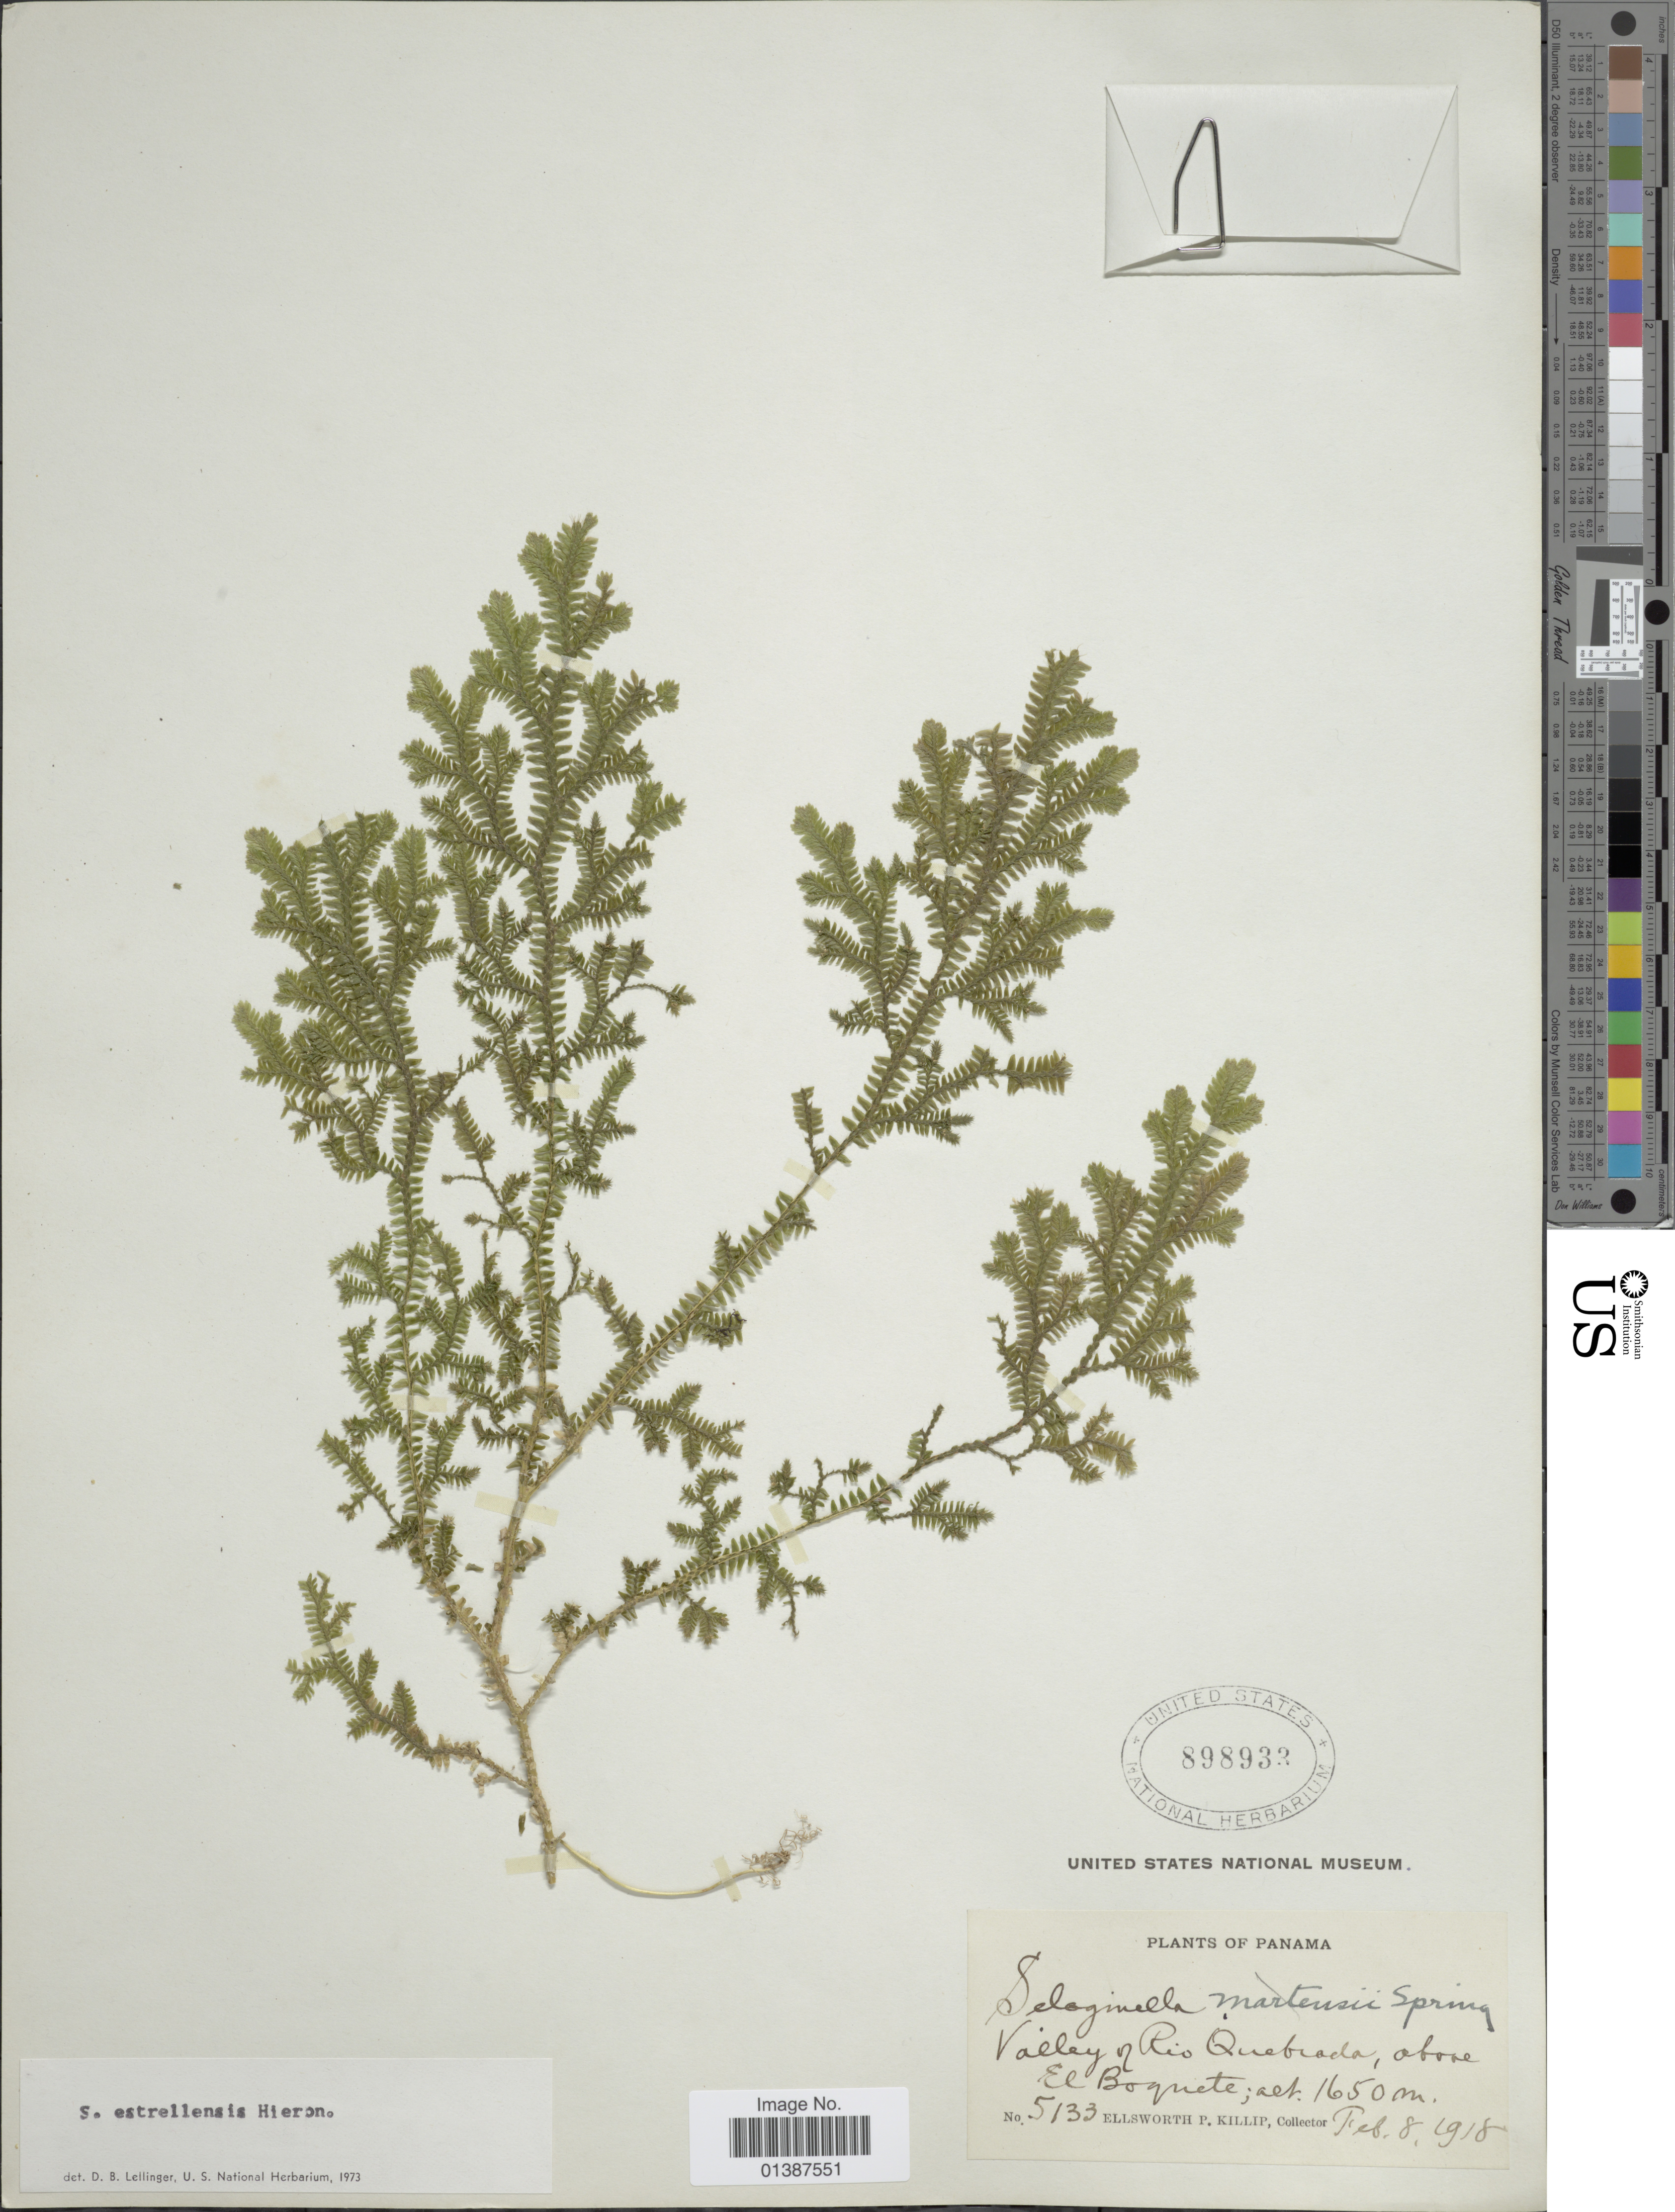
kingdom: Plantae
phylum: Tracheophyta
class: Lycopodiopsida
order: Selaginellales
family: Selaginellaceae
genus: Selaginella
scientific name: Selaginella estrellensis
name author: Hieron.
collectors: E. P. Killip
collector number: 5133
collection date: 1918-02-08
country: Panama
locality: Valley Rio Quebrada, above El Boquete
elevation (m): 1650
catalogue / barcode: US 898933